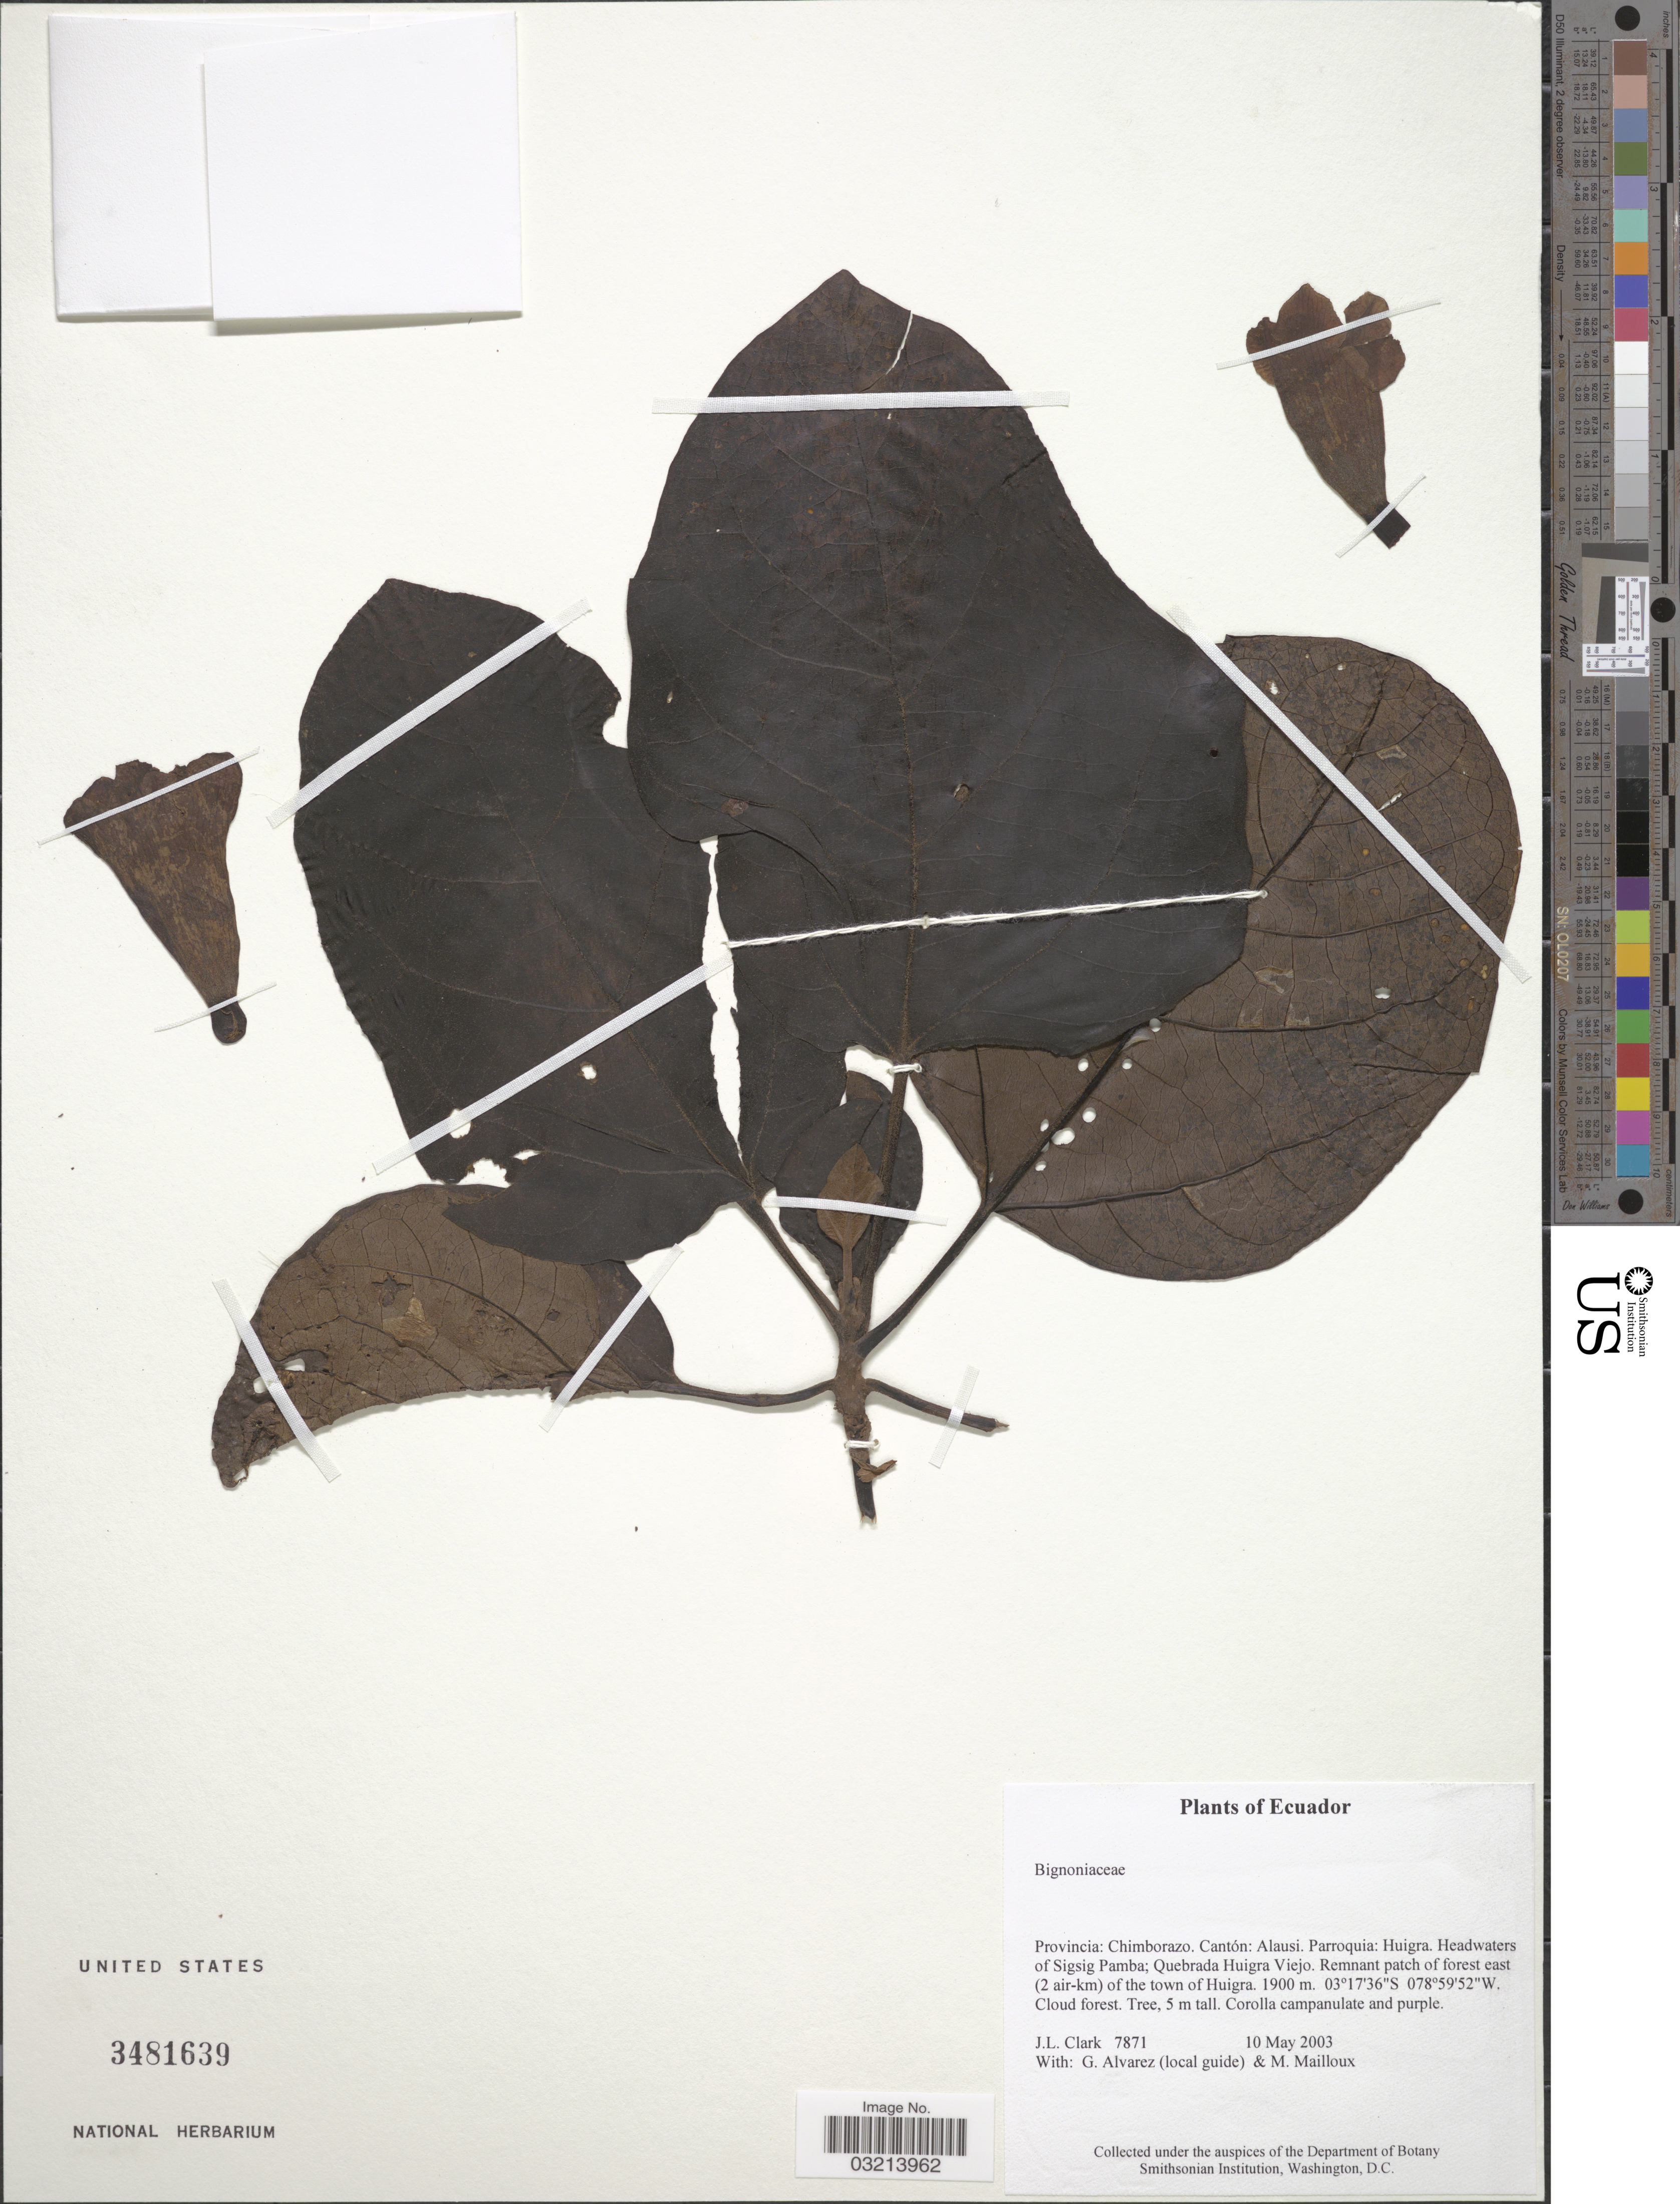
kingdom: Plantae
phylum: Tracheophyta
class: Magnoliopsida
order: Lamiales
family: Bignoniaceae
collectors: J. L. Clark, G. Alvarez & M. Mailloux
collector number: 7871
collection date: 2003-05-10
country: Ecuador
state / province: Chimborazo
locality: Cantón: Alausi. Parroquia: Huigra. Headwaters of Sigsig Pamba; Quebrada Huigara Viejo. Remnant patch of forest east (2 air-km) of the town of Huigra.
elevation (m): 1900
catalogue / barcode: US 3481639